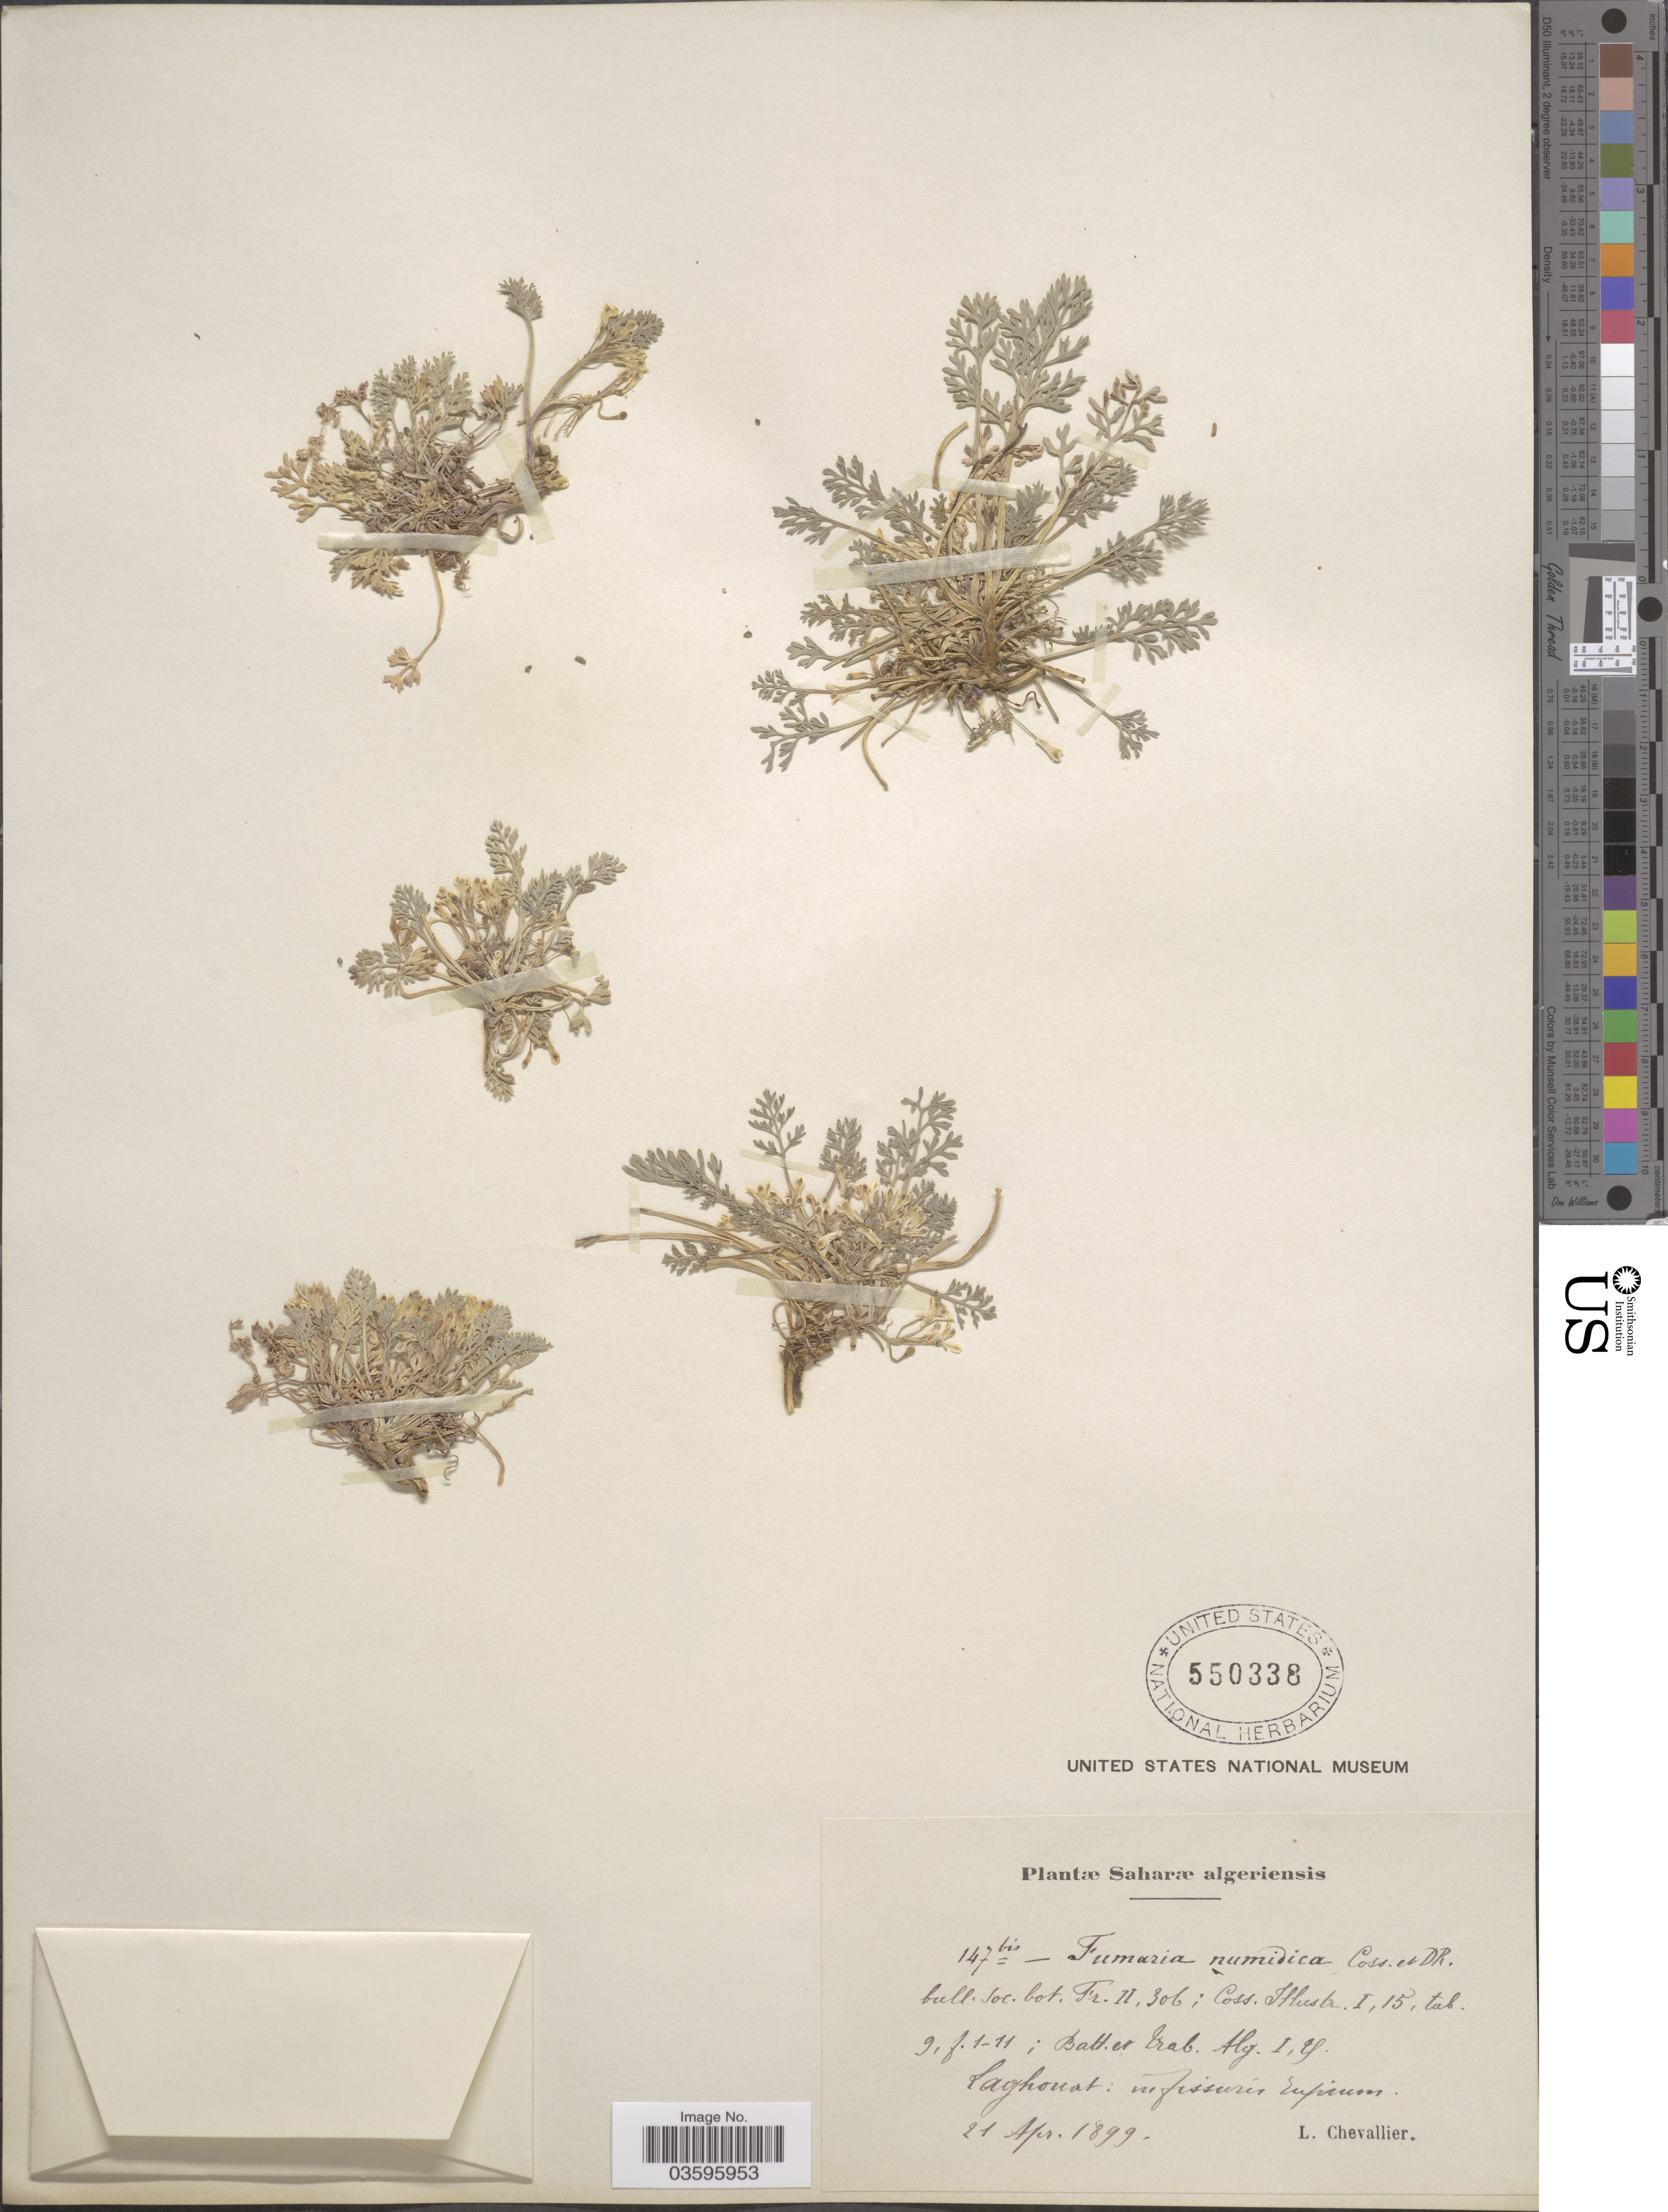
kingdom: Plantae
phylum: Tracheophyta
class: Magnoliopsida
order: Ranunculales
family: Papaveraceae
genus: Rupicapnos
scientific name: Rupicapnos numidica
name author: (Coss. & Durieu) Pomel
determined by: Strong, M. T., (US), Smithsonian Institution - National Museum of Natural History (UNITED STATES)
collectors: L. Chevallier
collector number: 147bis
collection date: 1899-04-21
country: Algeria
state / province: Laghouat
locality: Saharæ algeriensis. In fissuris rupium.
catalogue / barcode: US 550338